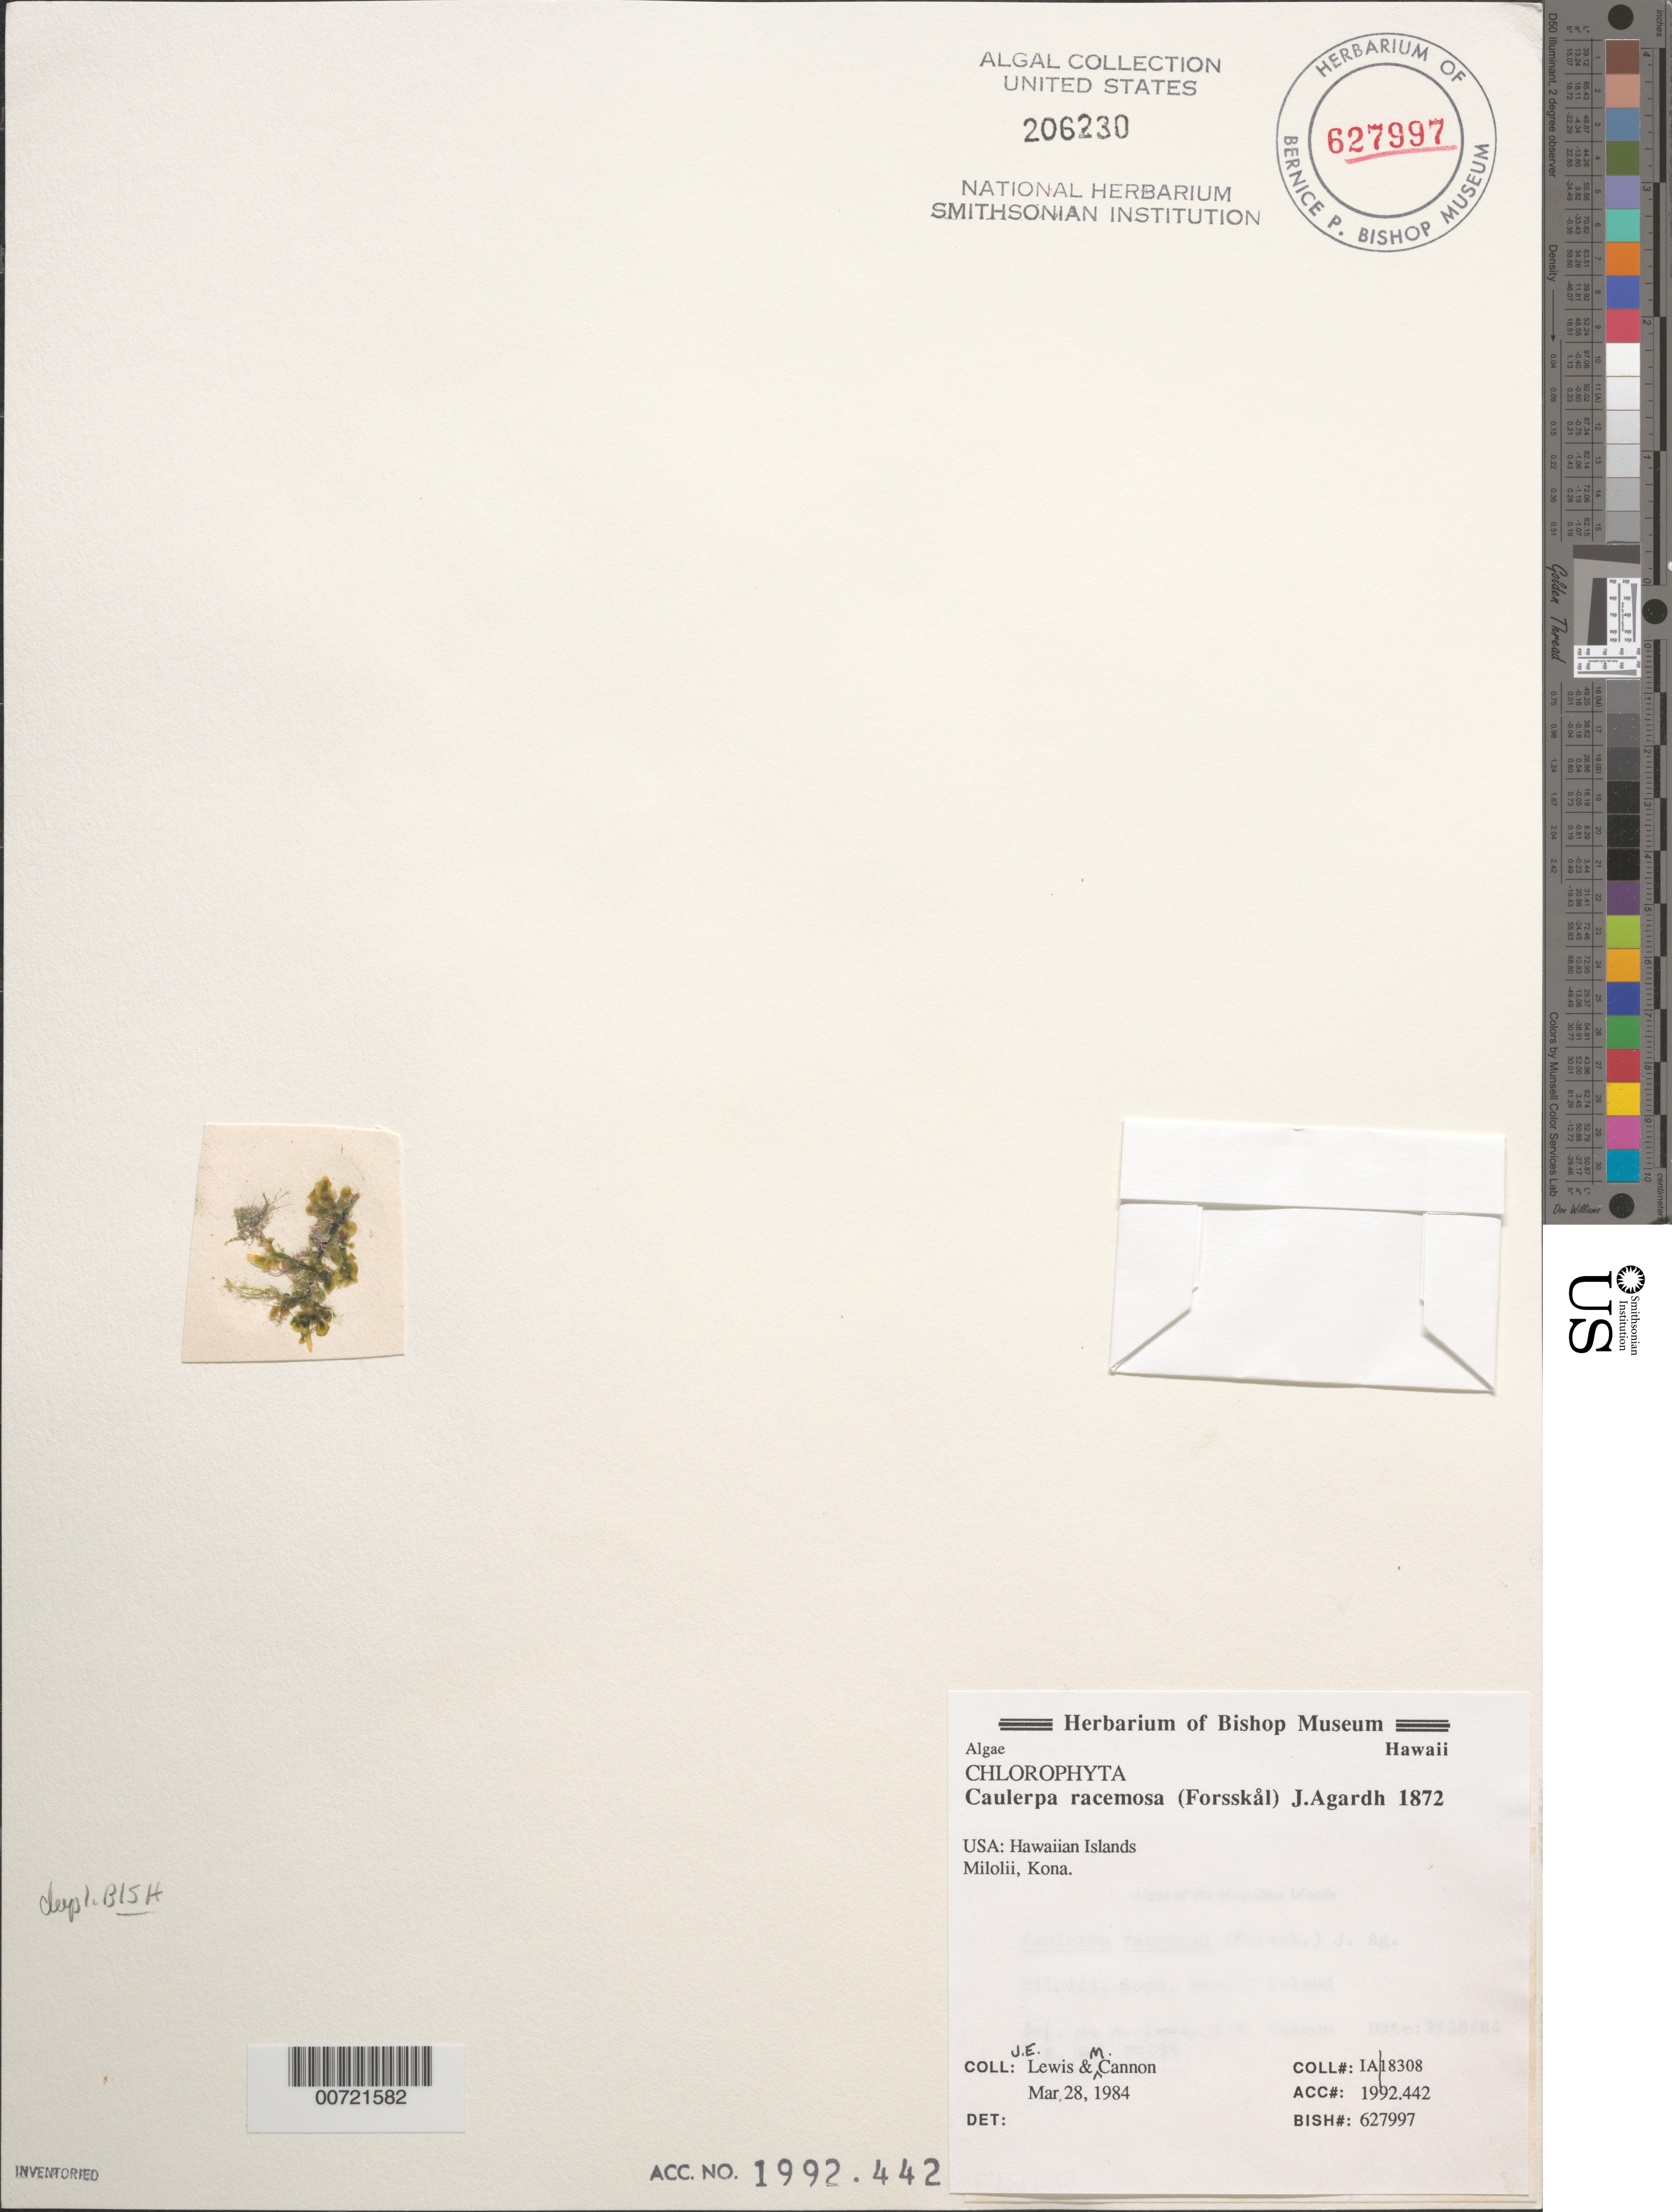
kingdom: Plantae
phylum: Chlorophyta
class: Ulvophyceae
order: Bryopsidales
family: Caulerpaceae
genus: Caulerpa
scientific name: Caulerpa racemosa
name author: (Forssk.) J. Agardh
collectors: J. Lewis & M. Cannon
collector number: IAA 18308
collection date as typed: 28 Mar 1984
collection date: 1984-03-28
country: United States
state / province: Hawaii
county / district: Hawaii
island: Hawaii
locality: Miloli'i, Kona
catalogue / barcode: US 206230